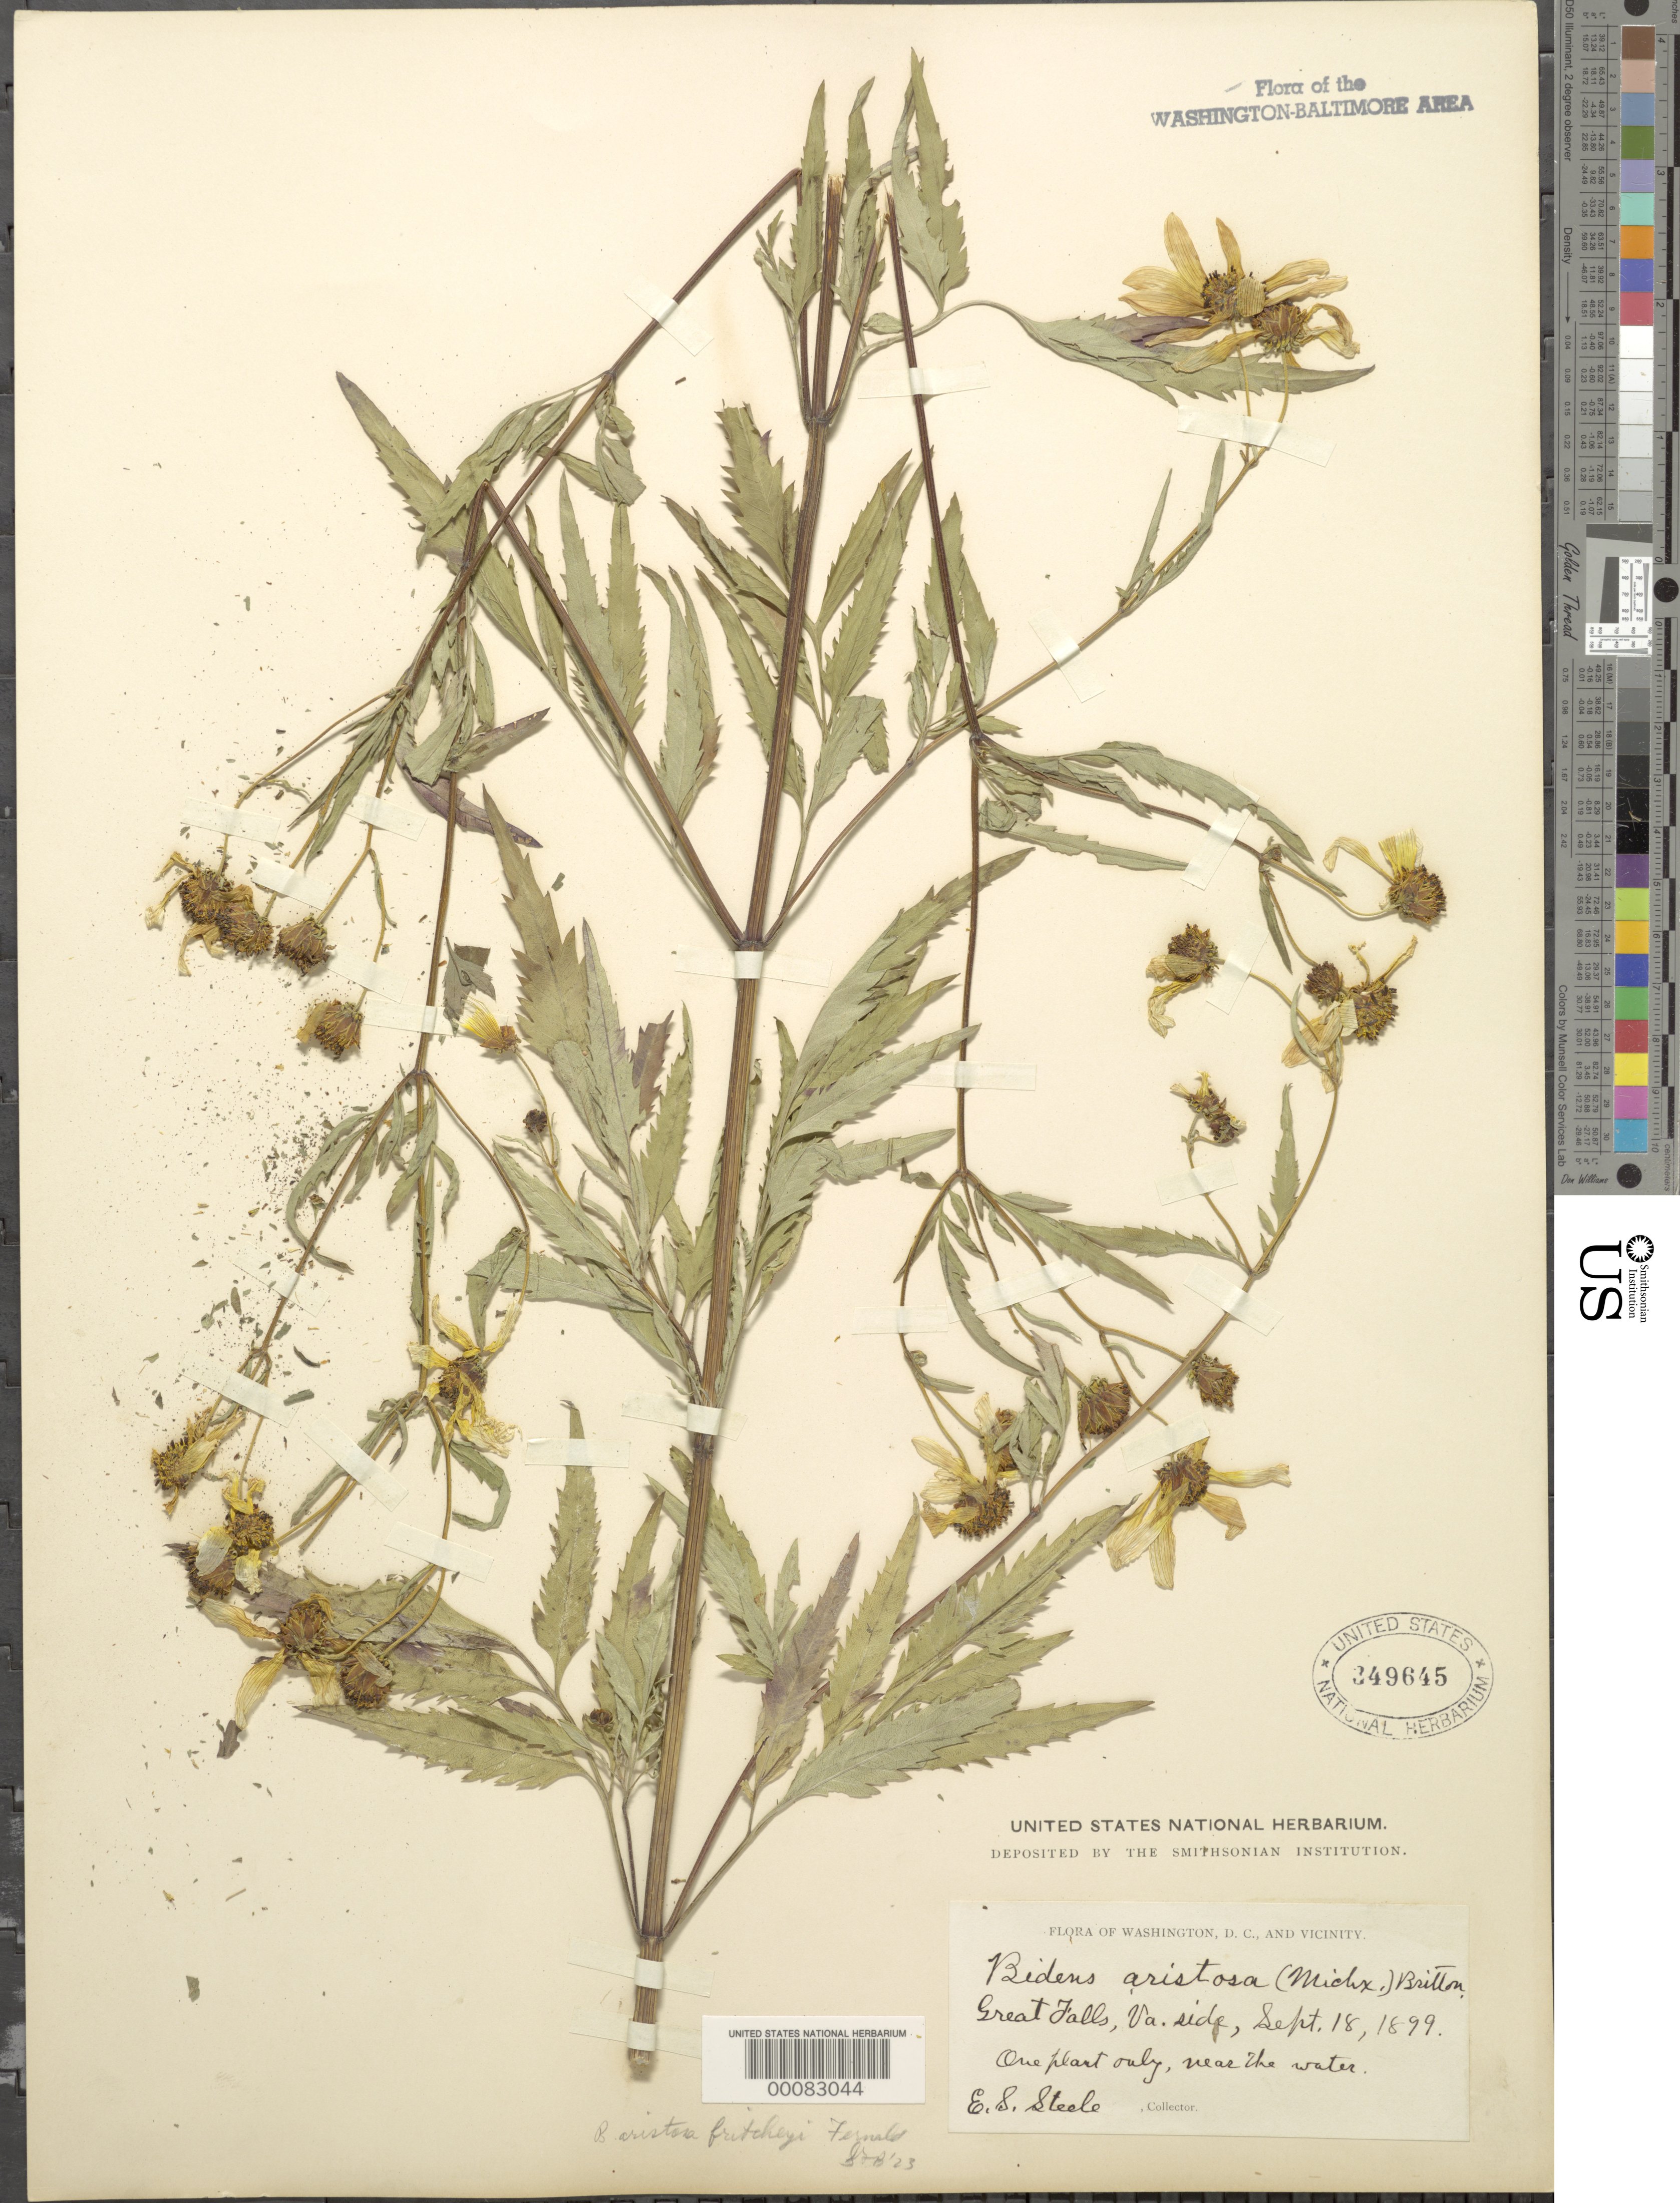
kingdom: Plantae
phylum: Tracheophyta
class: Magnoliopsida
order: Asterales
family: Asteraceae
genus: Bidens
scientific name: Bidens aristosa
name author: (Michx.) Britton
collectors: E. Steele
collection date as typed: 18 Sep 1899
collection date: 1899-09-18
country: United States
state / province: Virginia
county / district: Fairfax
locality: Great Falls C. & O. Canal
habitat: Shore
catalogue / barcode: US 349645